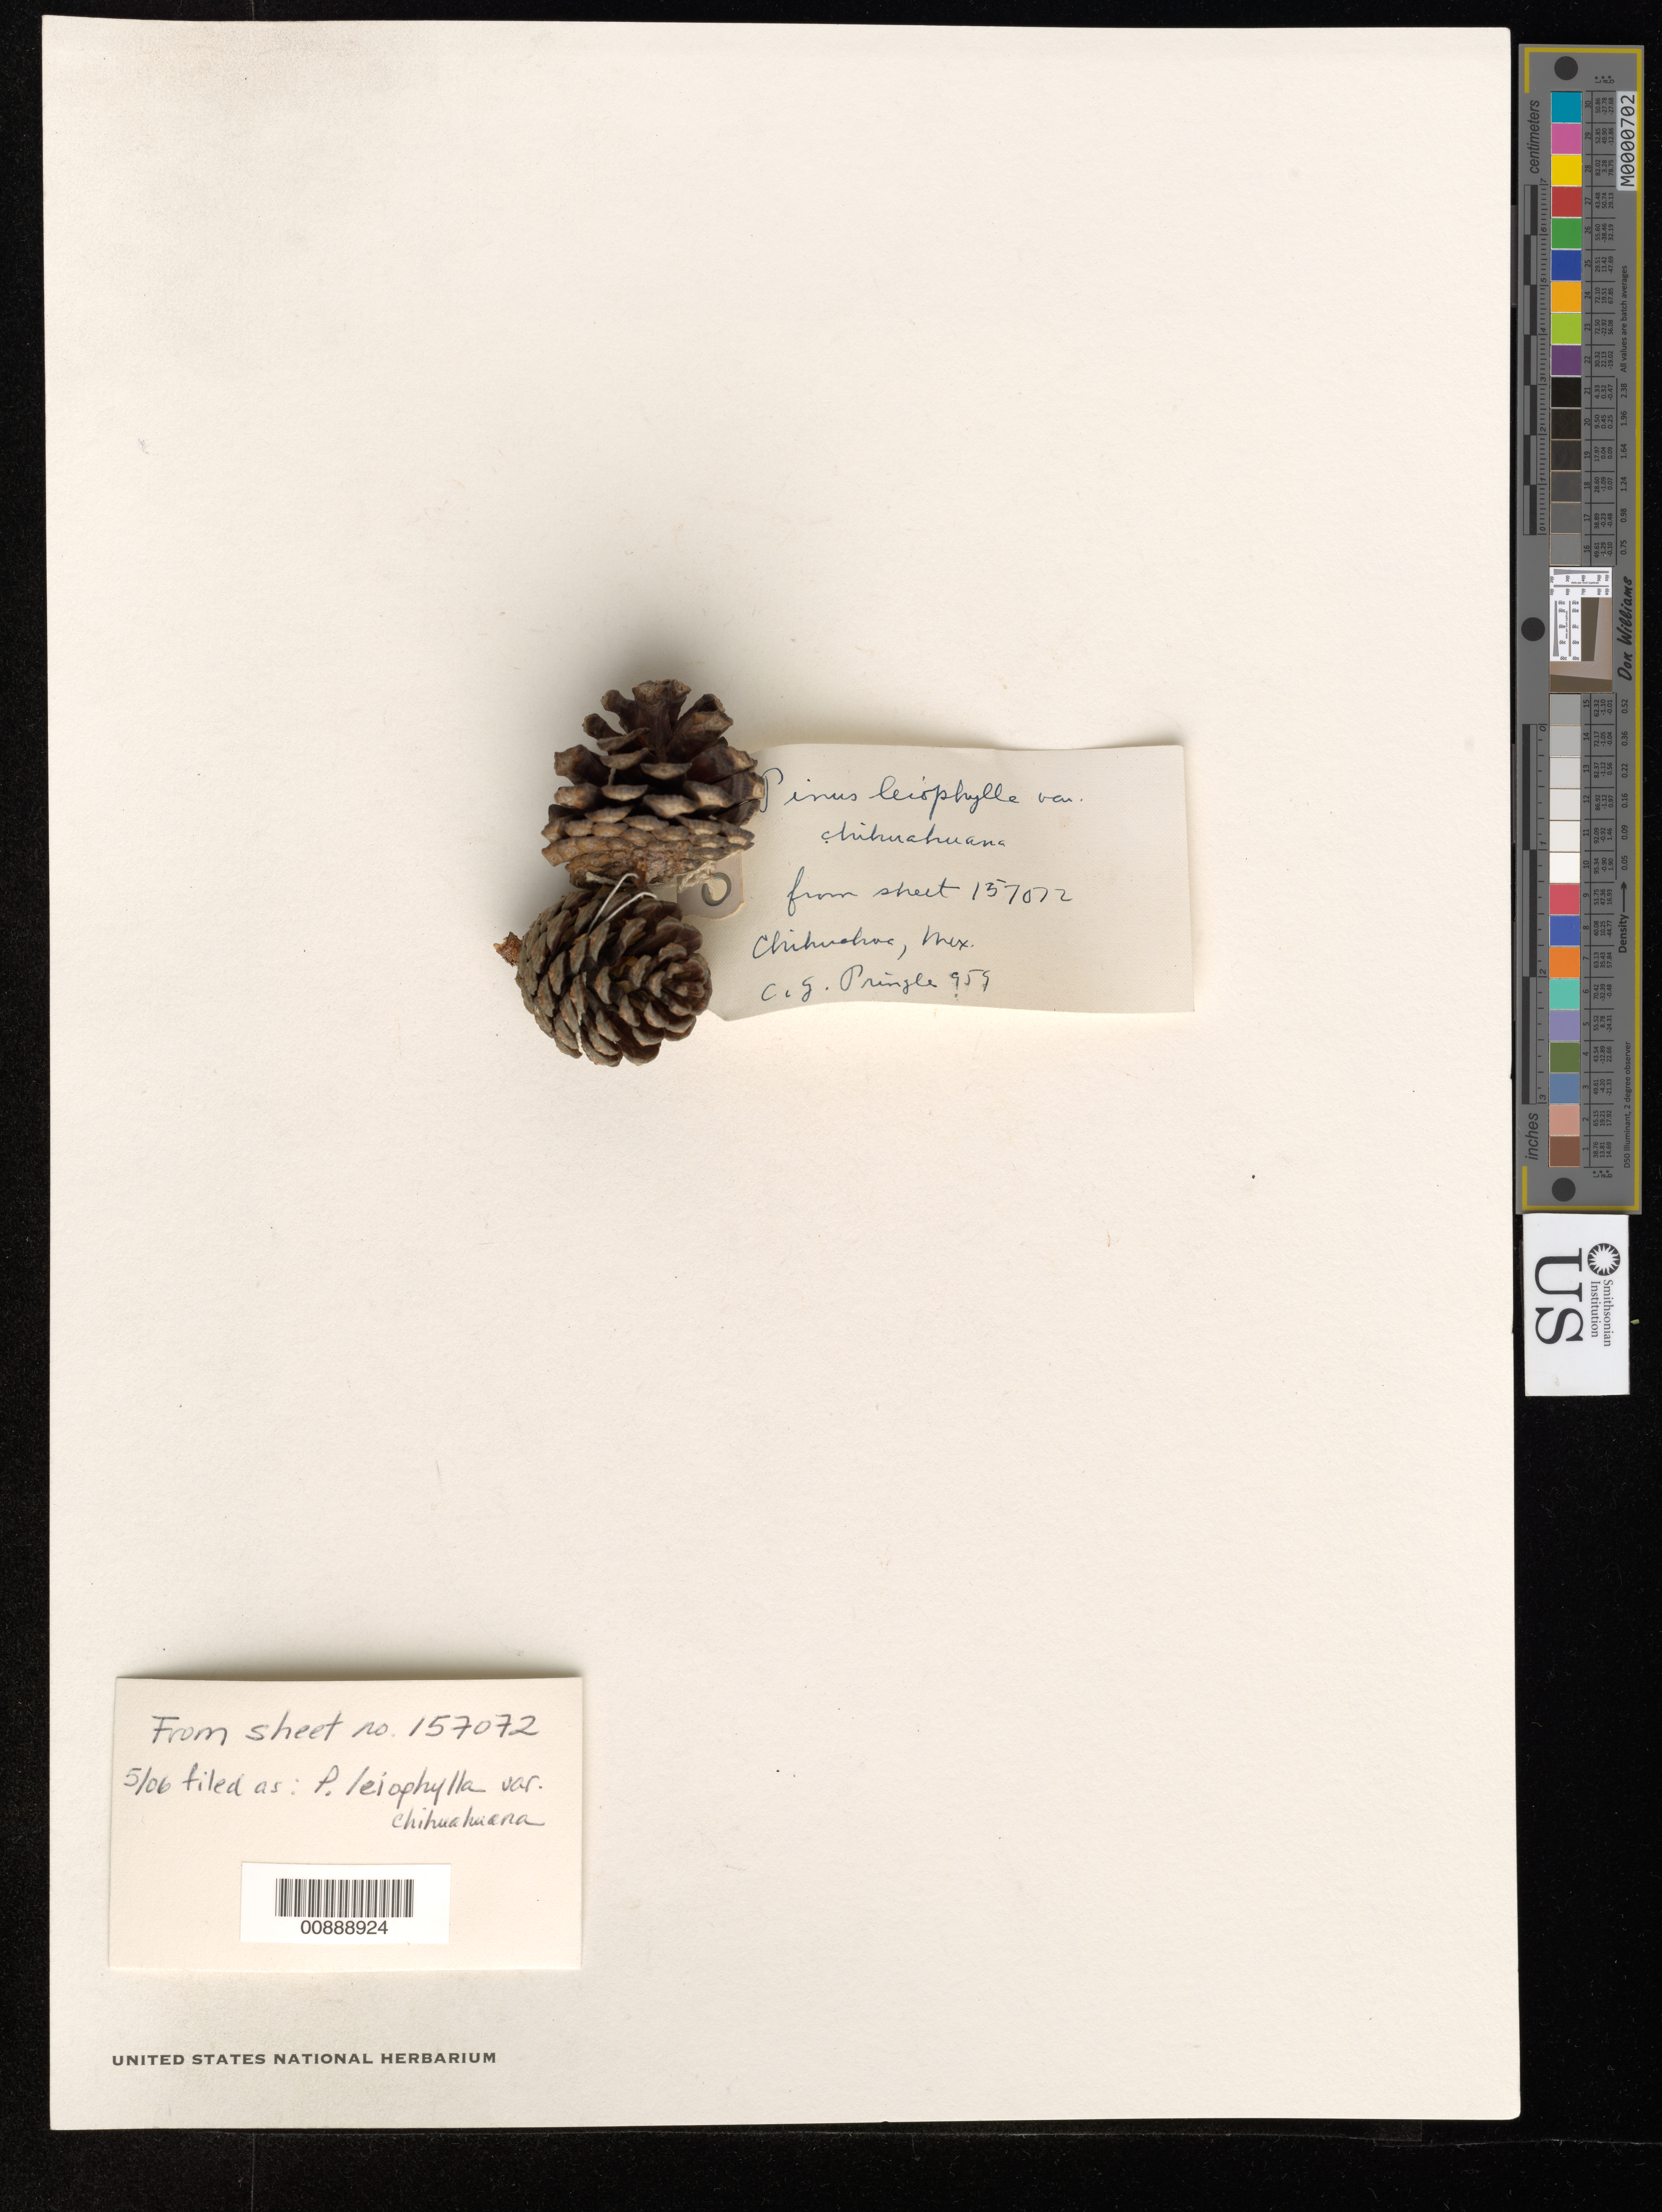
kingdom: Plantae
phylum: Tracheophyta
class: Pinopsida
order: Pinales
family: Pinaceae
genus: Pinus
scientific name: Pinus leiophylla var. chihuahuana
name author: (Engelm.) Shaw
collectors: C. G. Pringle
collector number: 959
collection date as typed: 05 Nov 1886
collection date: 1886-11-05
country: Mexico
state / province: Chihuahua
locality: Mapula Mountains, Chihuahua.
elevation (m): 2134